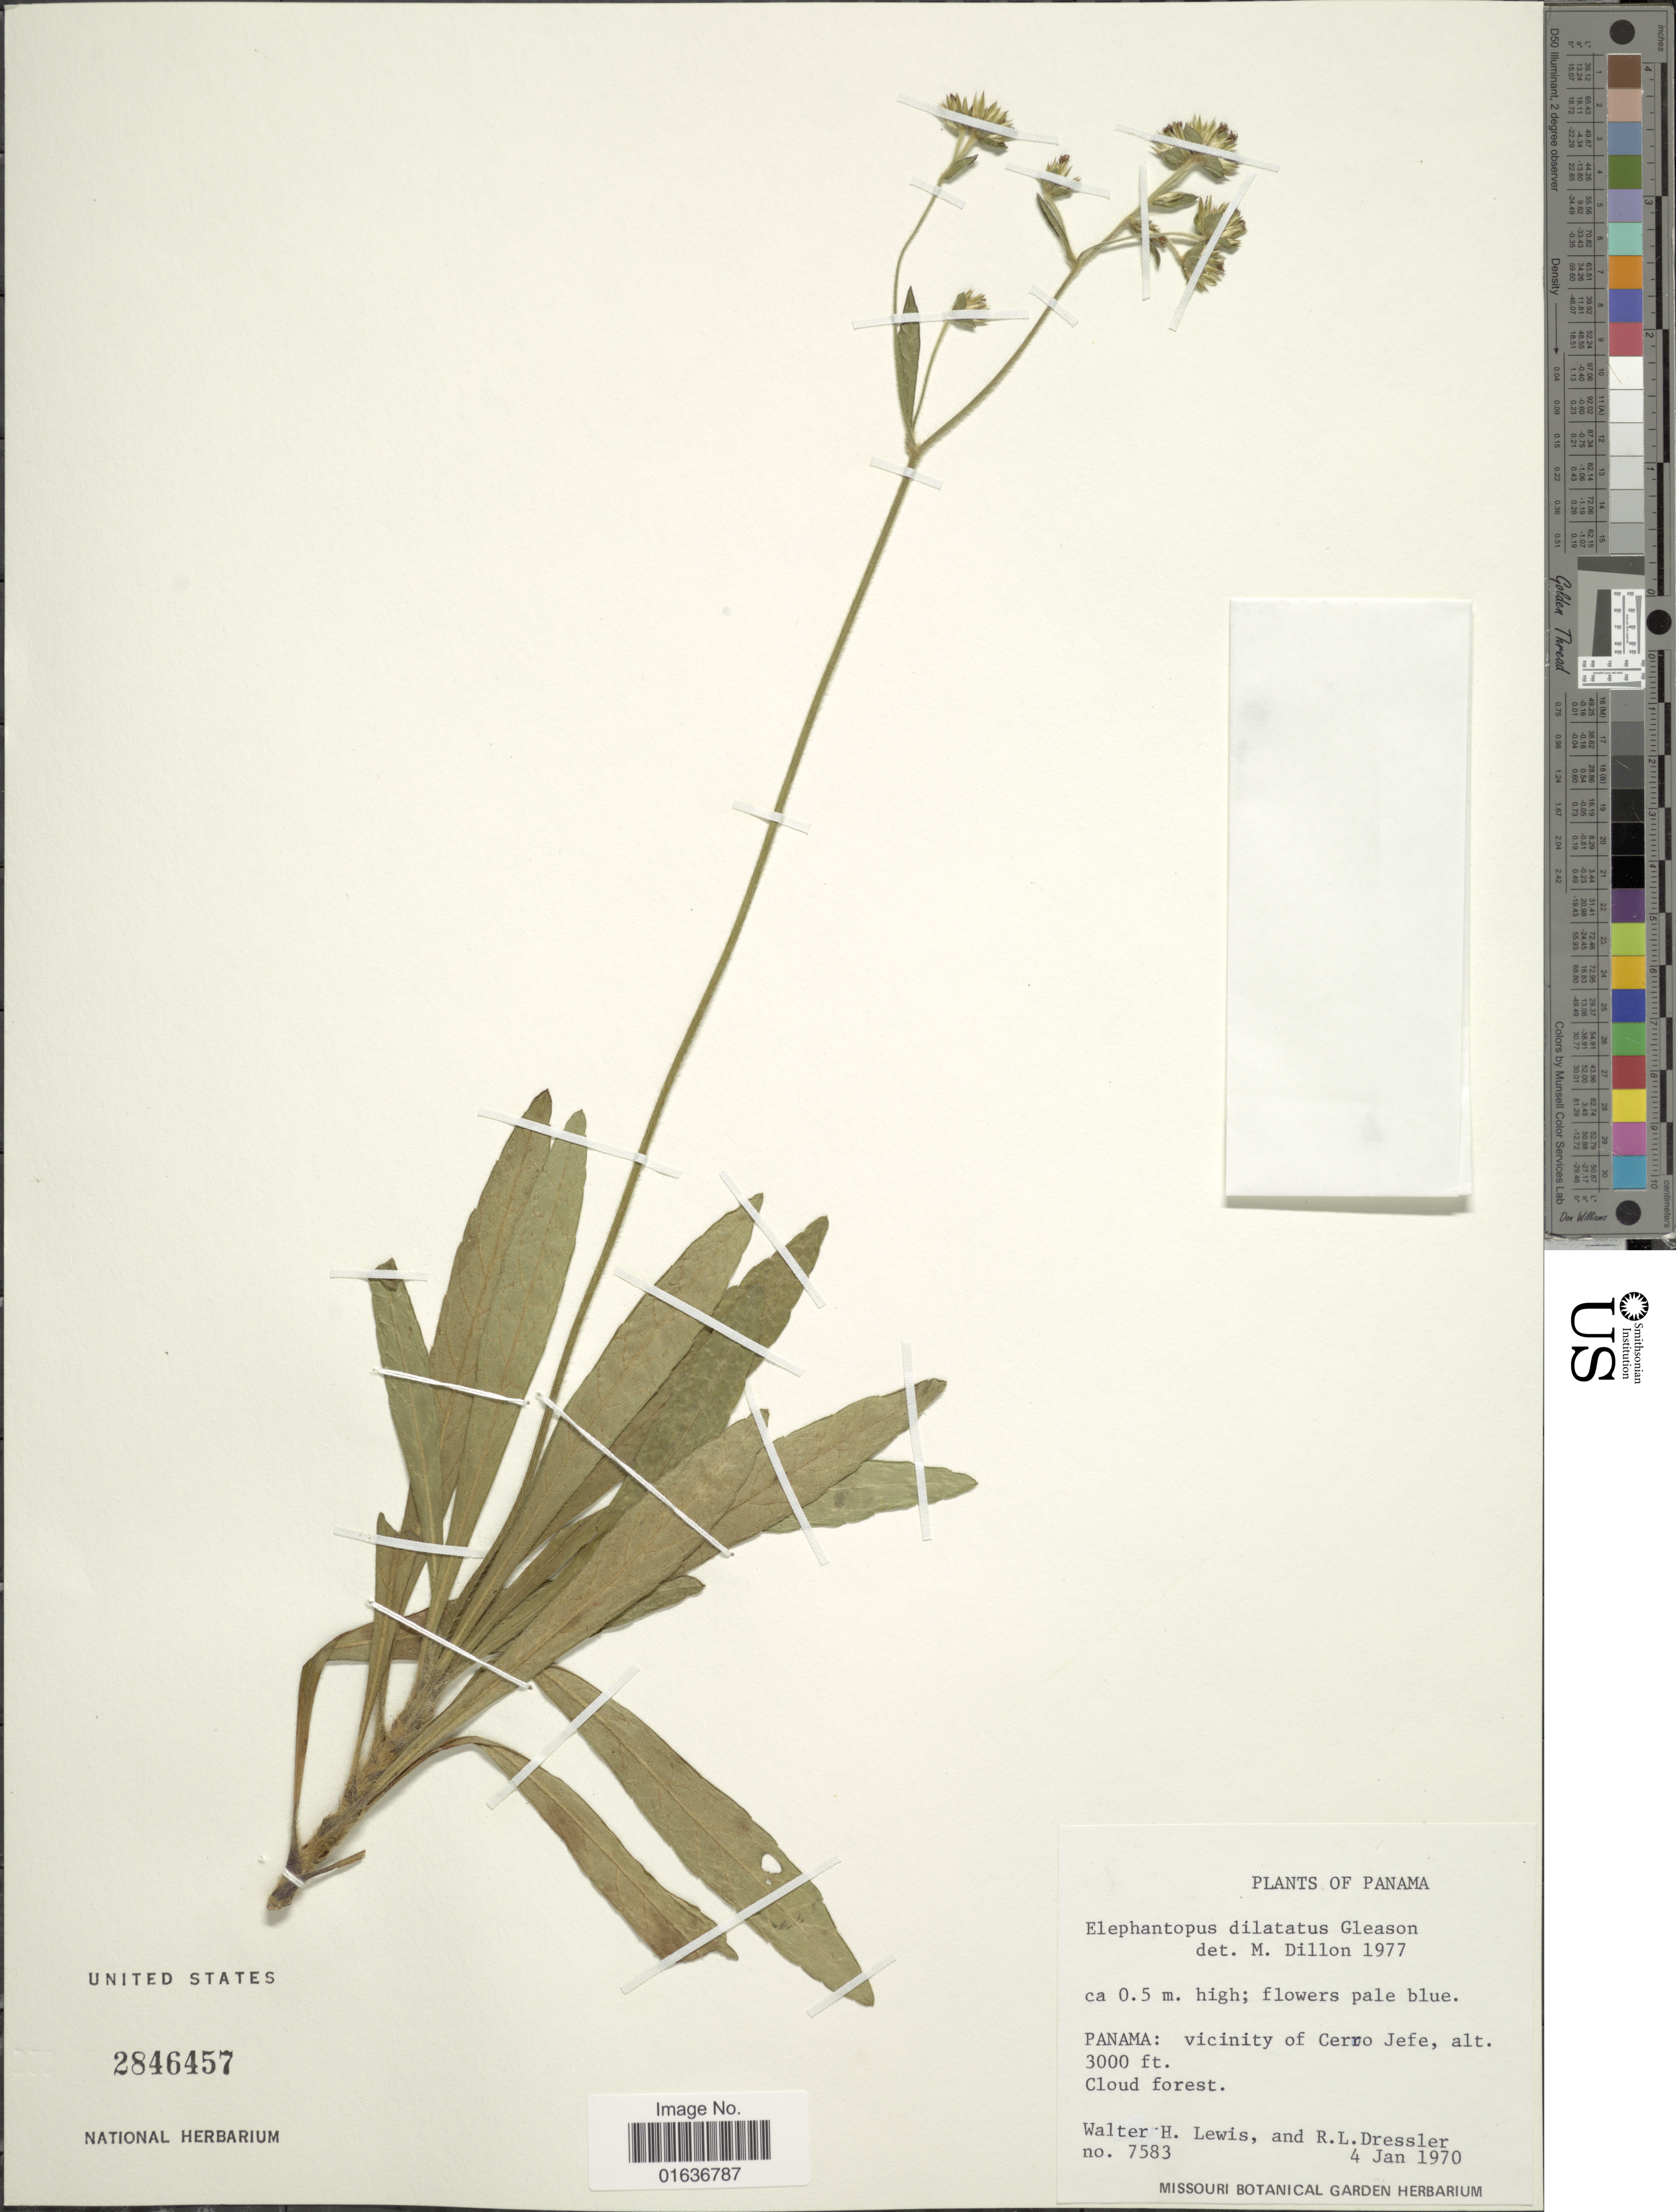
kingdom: Plantae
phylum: Tracheophyta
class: Magnoliopsida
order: Asterales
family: Asteraceae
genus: Elephantopus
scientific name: Elephantopus dilatatus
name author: Gleason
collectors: W. H. Lewis & R. Dressler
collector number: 7583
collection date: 1970-01-04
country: Panama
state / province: Panamá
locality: Vicinity of Cerro Jefe, Cloud forest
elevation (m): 914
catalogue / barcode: US 2846457